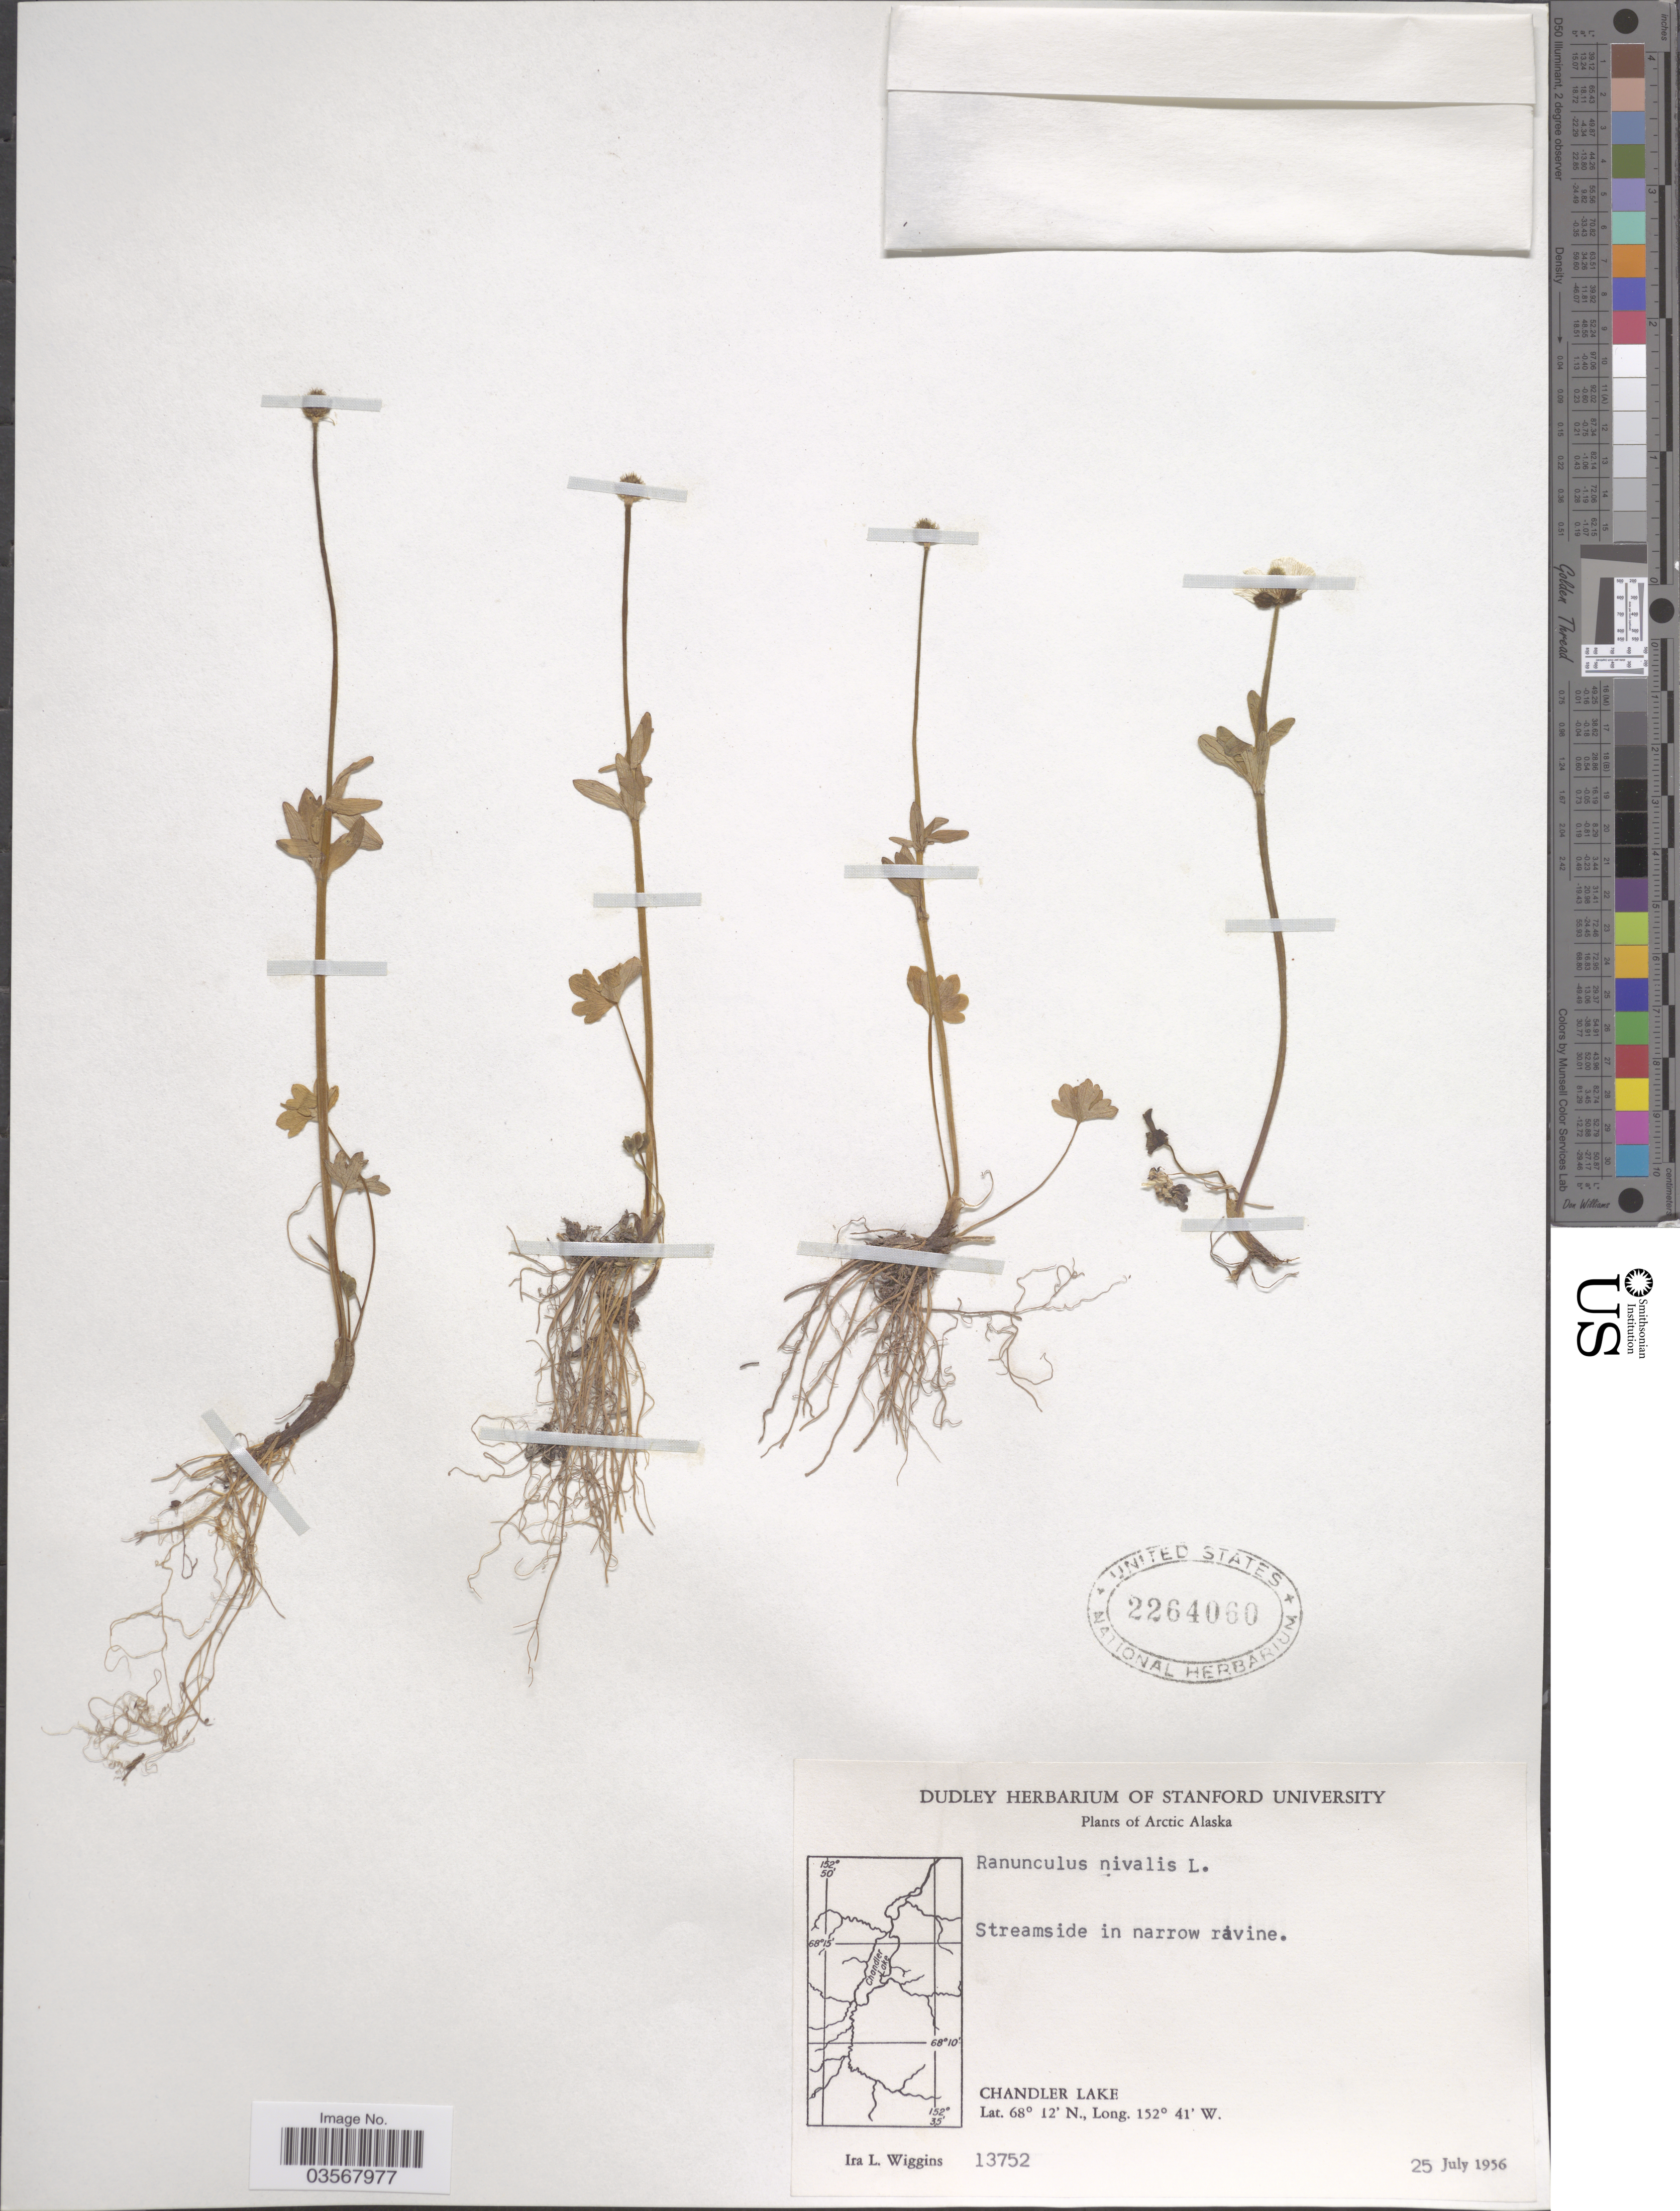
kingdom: Plantae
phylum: Tracheophyta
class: Magnoliopsida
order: Ranunculales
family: Ranunculaceae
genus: Ranunculus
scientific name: Ranunculus nivalis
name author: L.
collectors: I. L. Wiggins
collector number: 13752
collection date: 1956-07-25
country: United States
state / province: Alaska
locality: Arctic Alaska. Streamside in narrow ravine. Chandler Lake.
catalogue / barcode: US 2264060